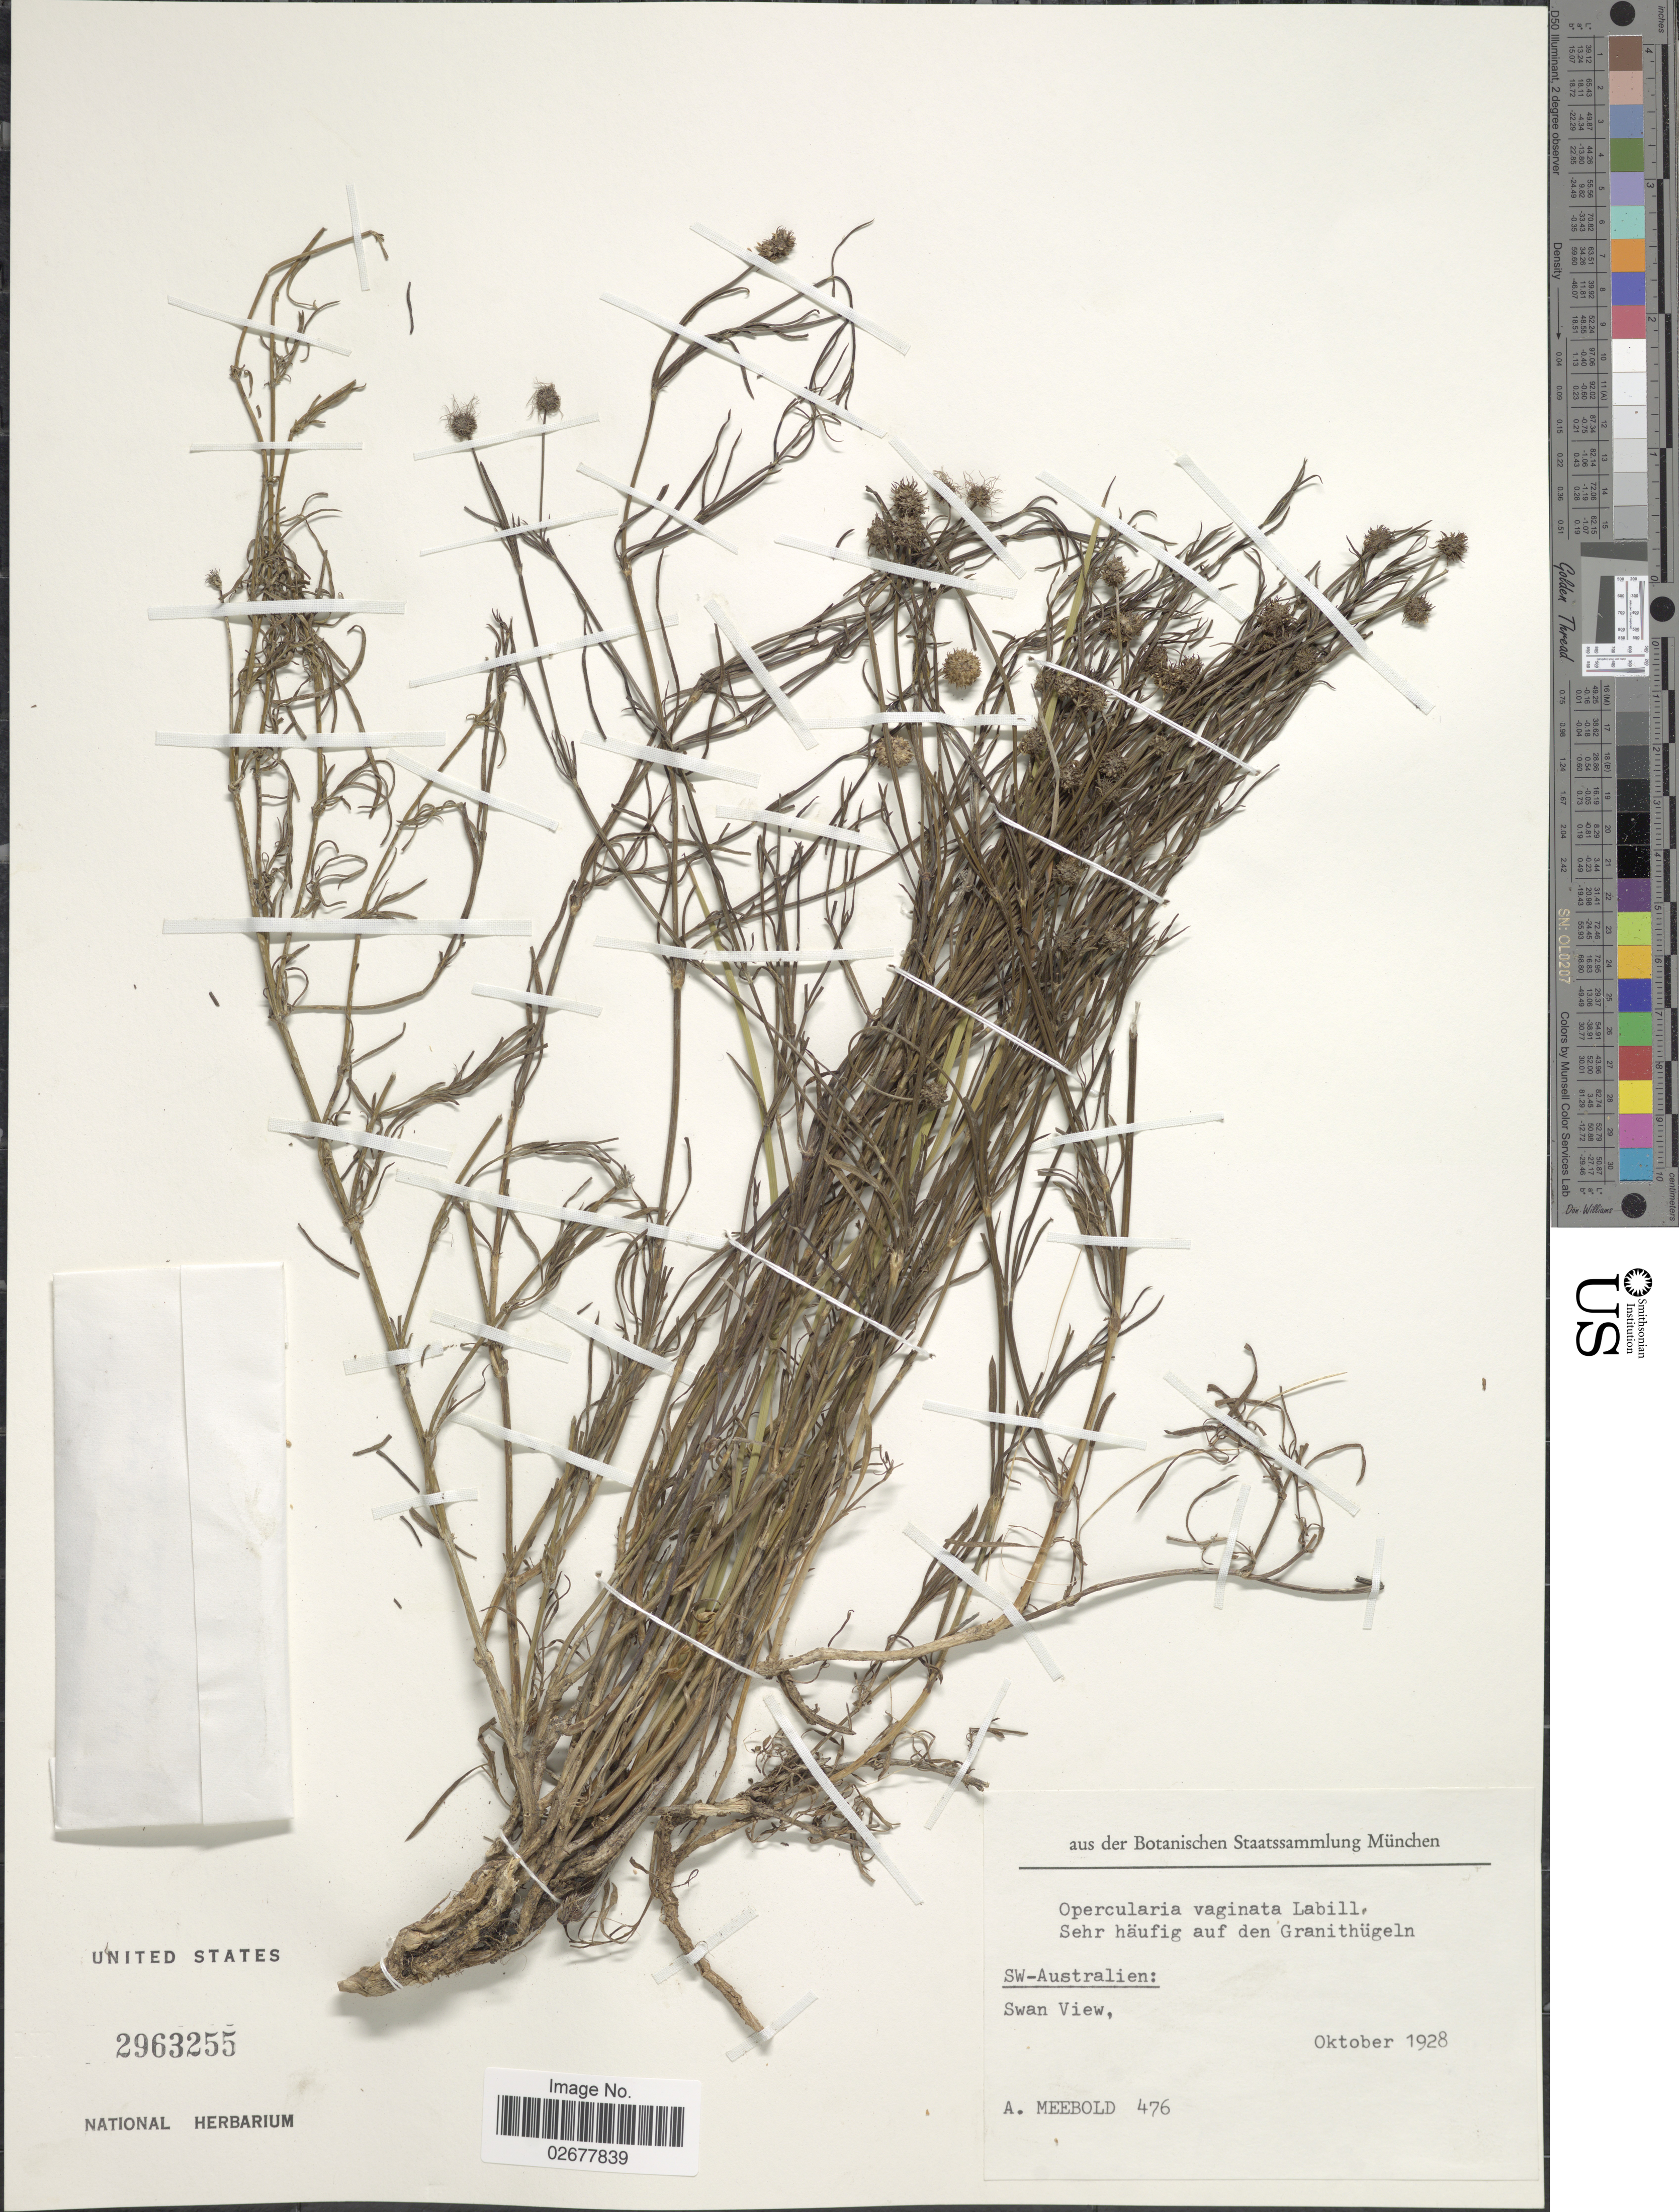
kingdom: Plantae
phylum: Tracheophyta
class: Magnoliopsida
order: Gentianales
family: Rubiaceae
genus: Opercularia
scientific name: Opercularia vaginata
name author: Juss.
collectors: A. Meebold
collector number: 476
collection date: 1928-10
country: Australia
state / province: Western Australia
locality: SW-Australien: Swan View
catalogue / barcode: US 2963255